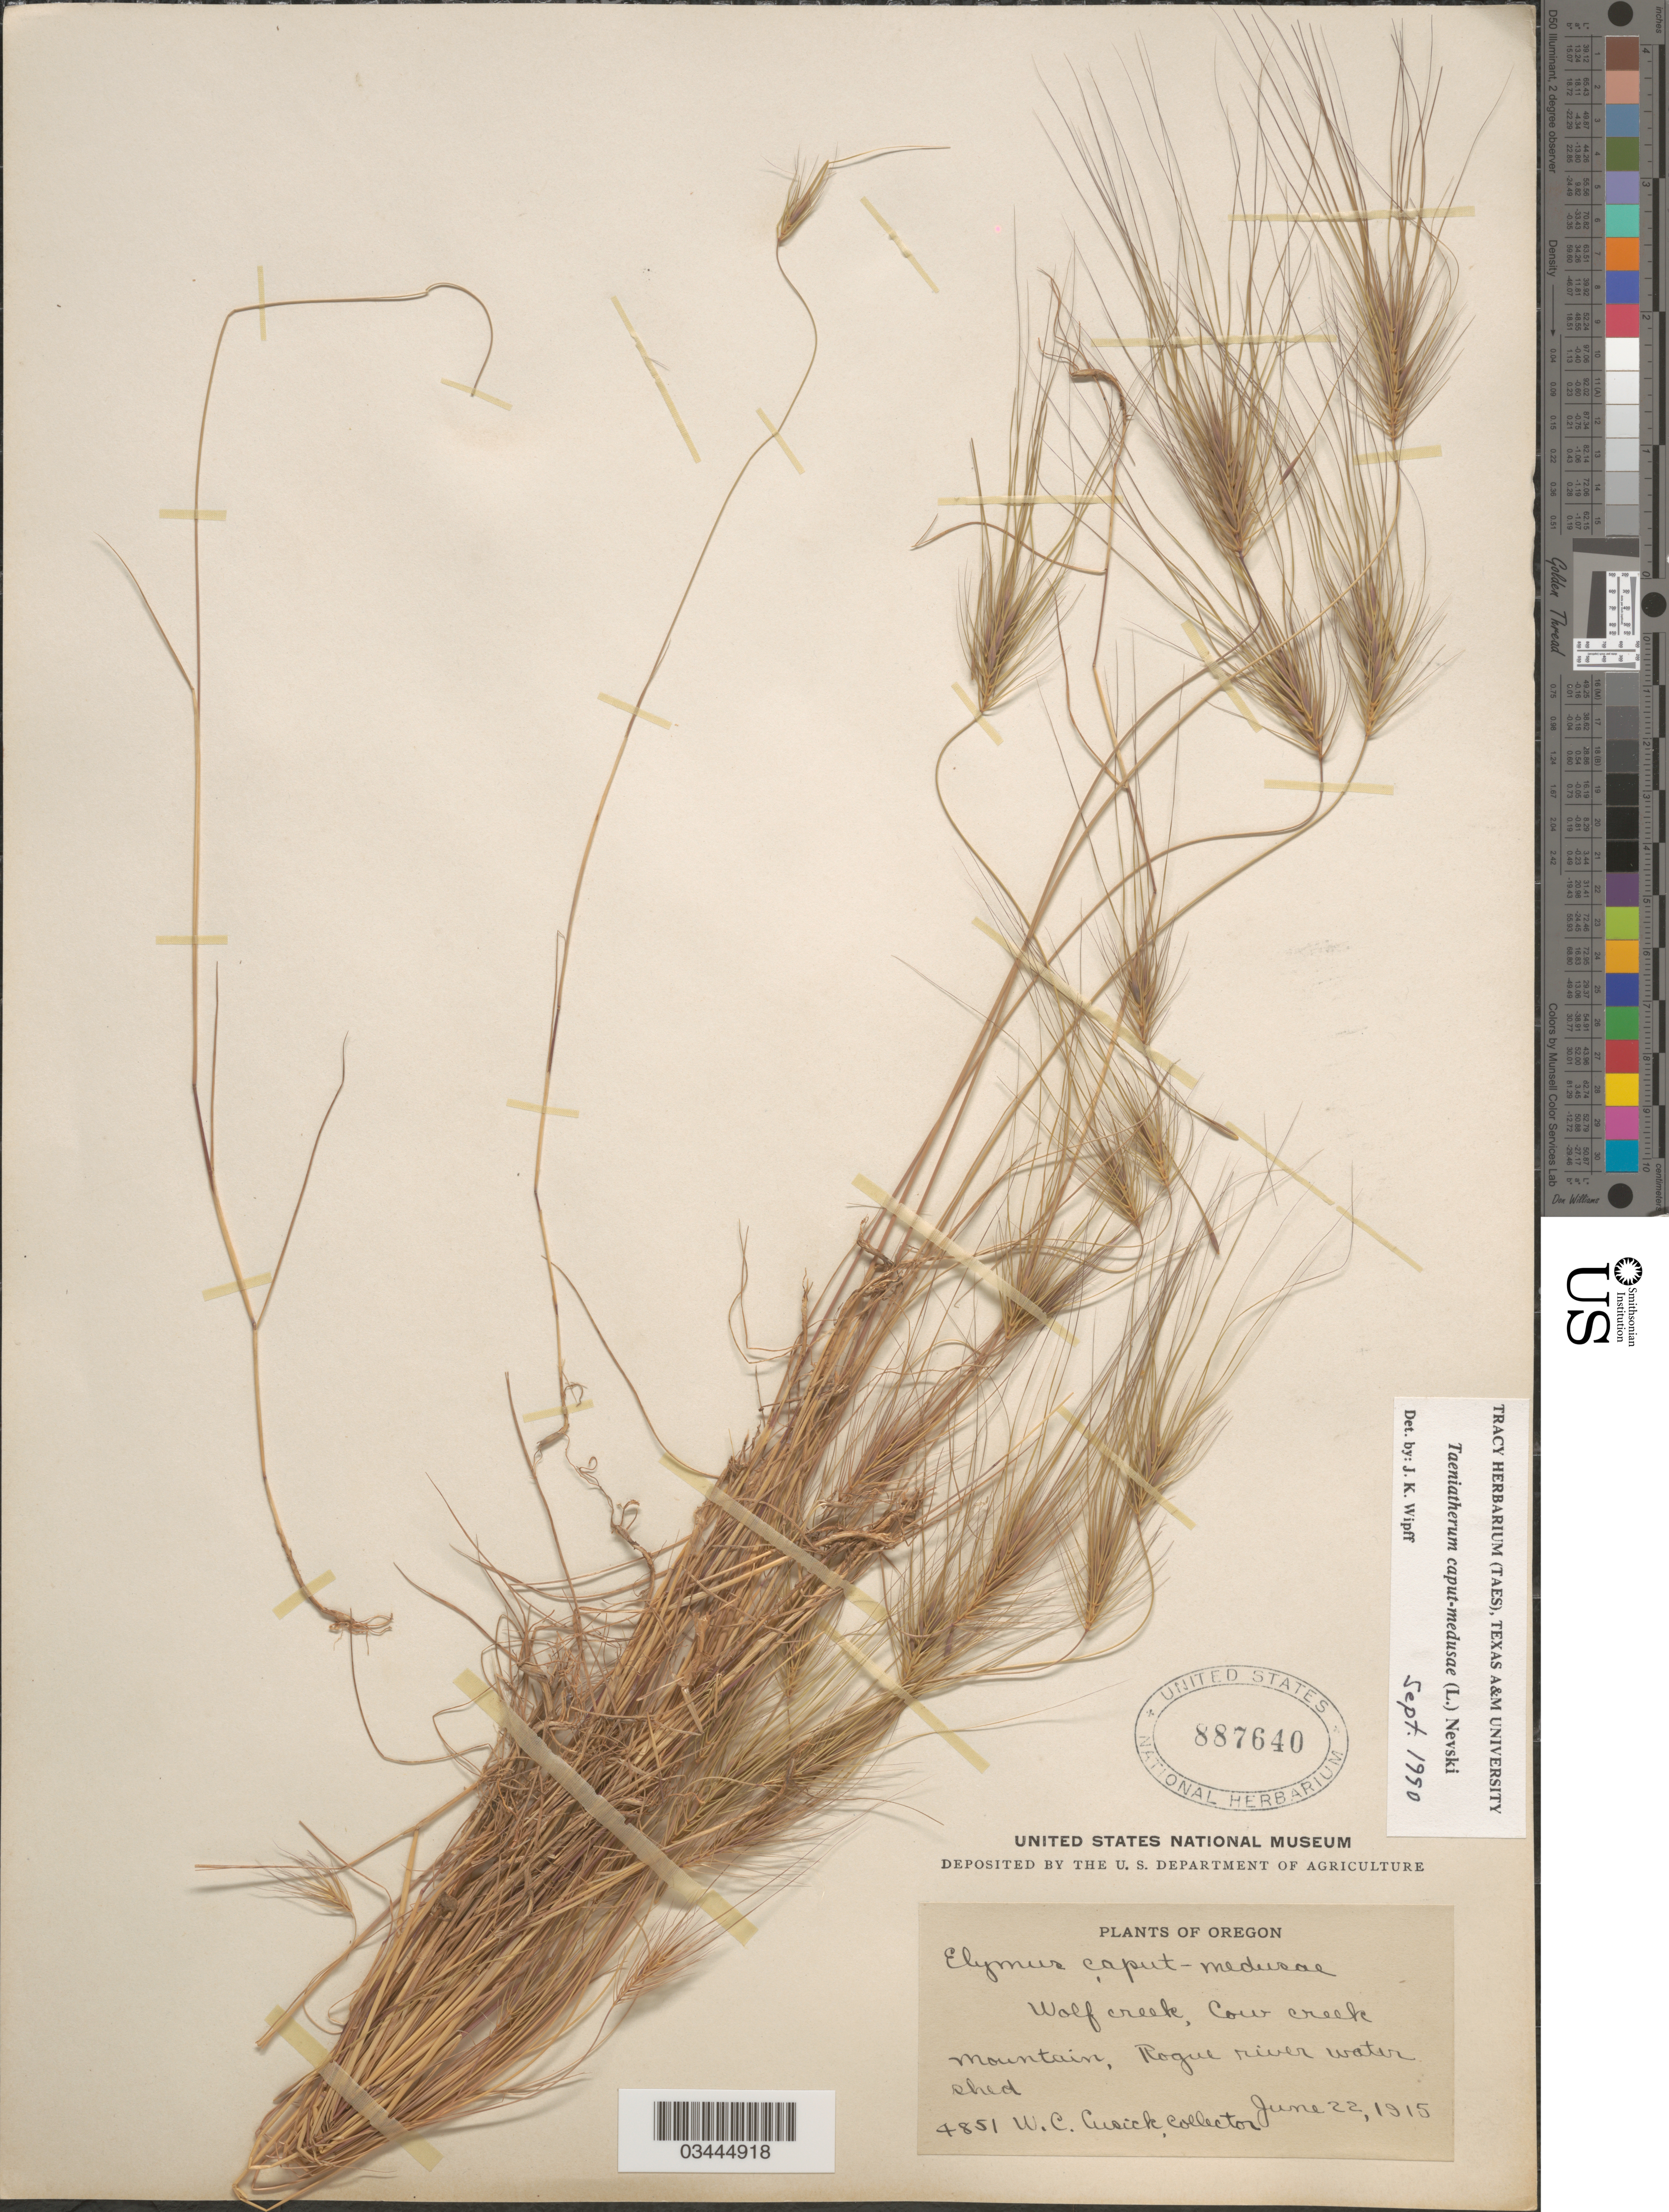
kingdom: Plantae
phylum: Tracheophyta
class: Liliopsida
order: Poales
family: Poaceae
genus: Taeniatherum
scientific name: Taeniatherum caput-medusae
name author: L.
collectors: W. C. Cusick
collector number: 4851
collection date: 1915-06-22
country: United States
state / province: Oregon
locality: Wolf creek, Cow creek Mountain, Rogue river water shed.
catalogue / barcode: US 887640